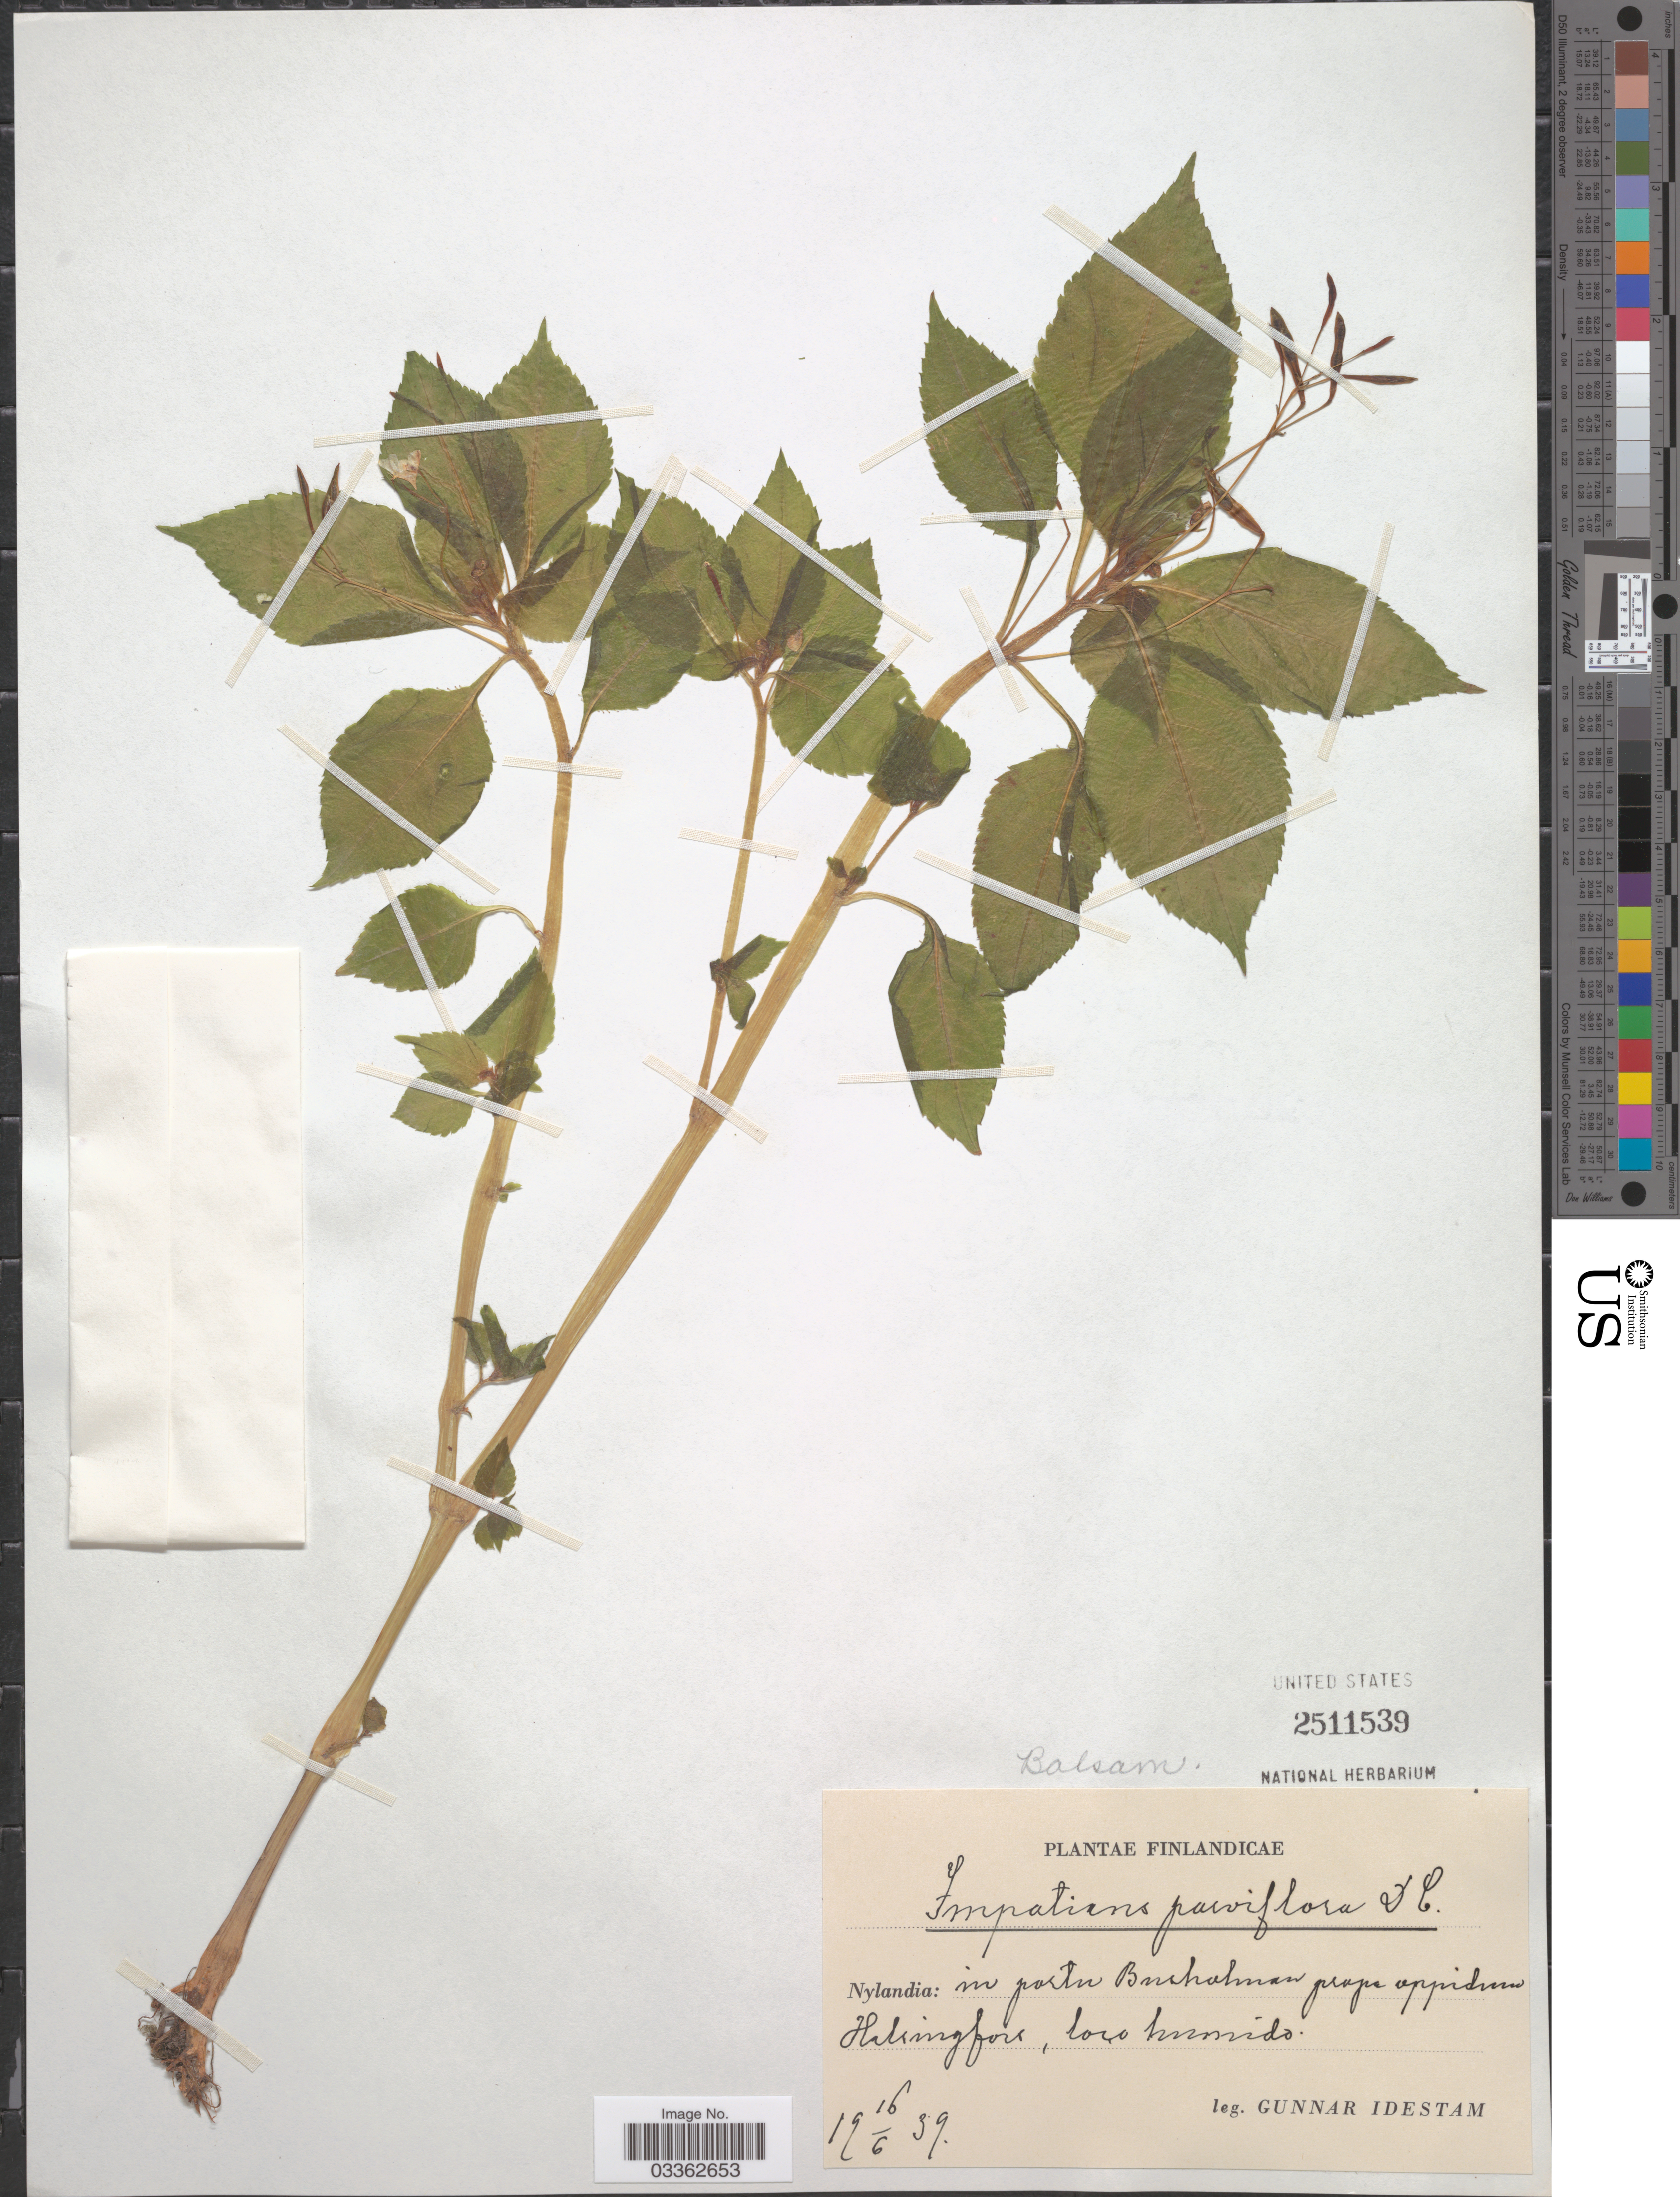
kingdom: Plantae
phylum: Tracheophyta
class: Magnoliopsida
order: Ericales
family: Balsaminaceae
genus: Impatiens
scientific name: Impatiens parviflora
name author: DC.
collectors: G. Idestam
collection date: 1939-06-16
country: Finland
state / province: Uusimaa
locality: Helsinki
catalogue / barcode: US 2511539